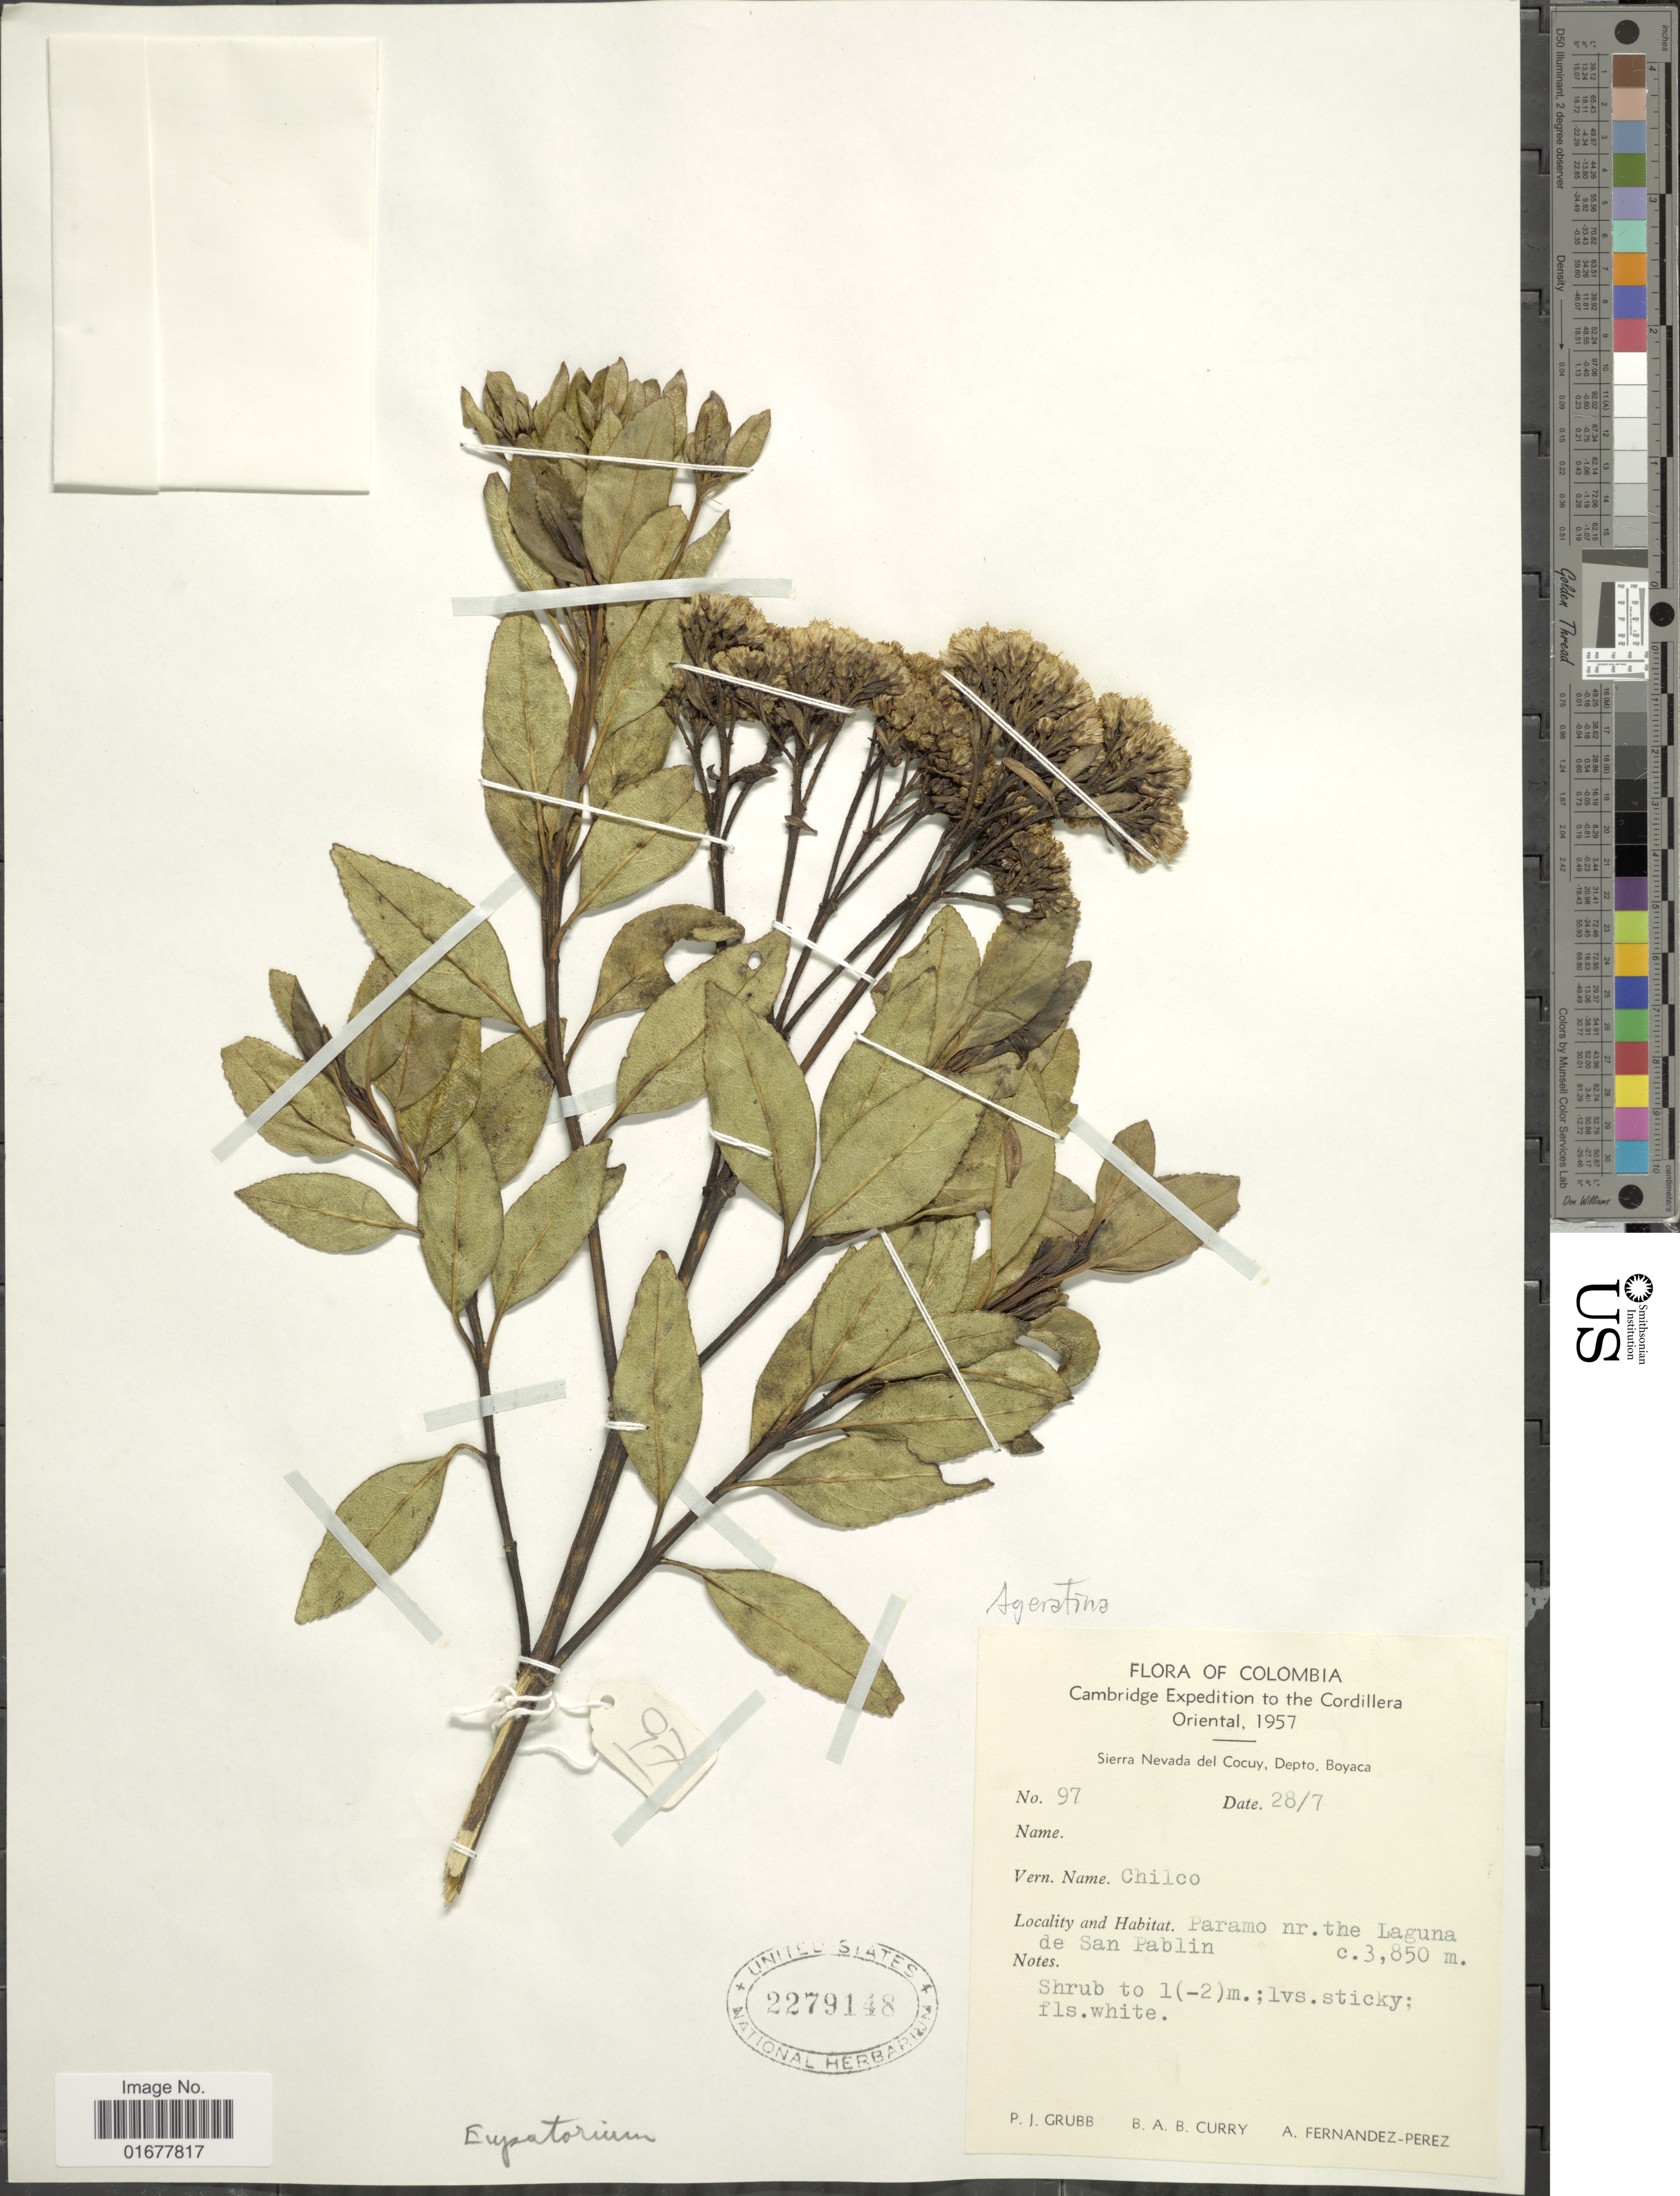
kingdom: Plantae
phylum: Tracheophyta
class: Magnoliopsida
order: Asterales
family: Asteraceae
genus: Ageratina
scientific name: Ageratina sp.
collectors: P. J. Grubb, B. Curry & A. Fernández-Pérez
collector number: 97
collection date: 1957-07-28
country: Colombia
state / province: Boyacá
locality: Cordillera Oriental, Sierra Nevada del Cocuy, Paramo nr. the Laguna de San Pablin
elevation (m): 3850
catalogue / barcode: US 2279148